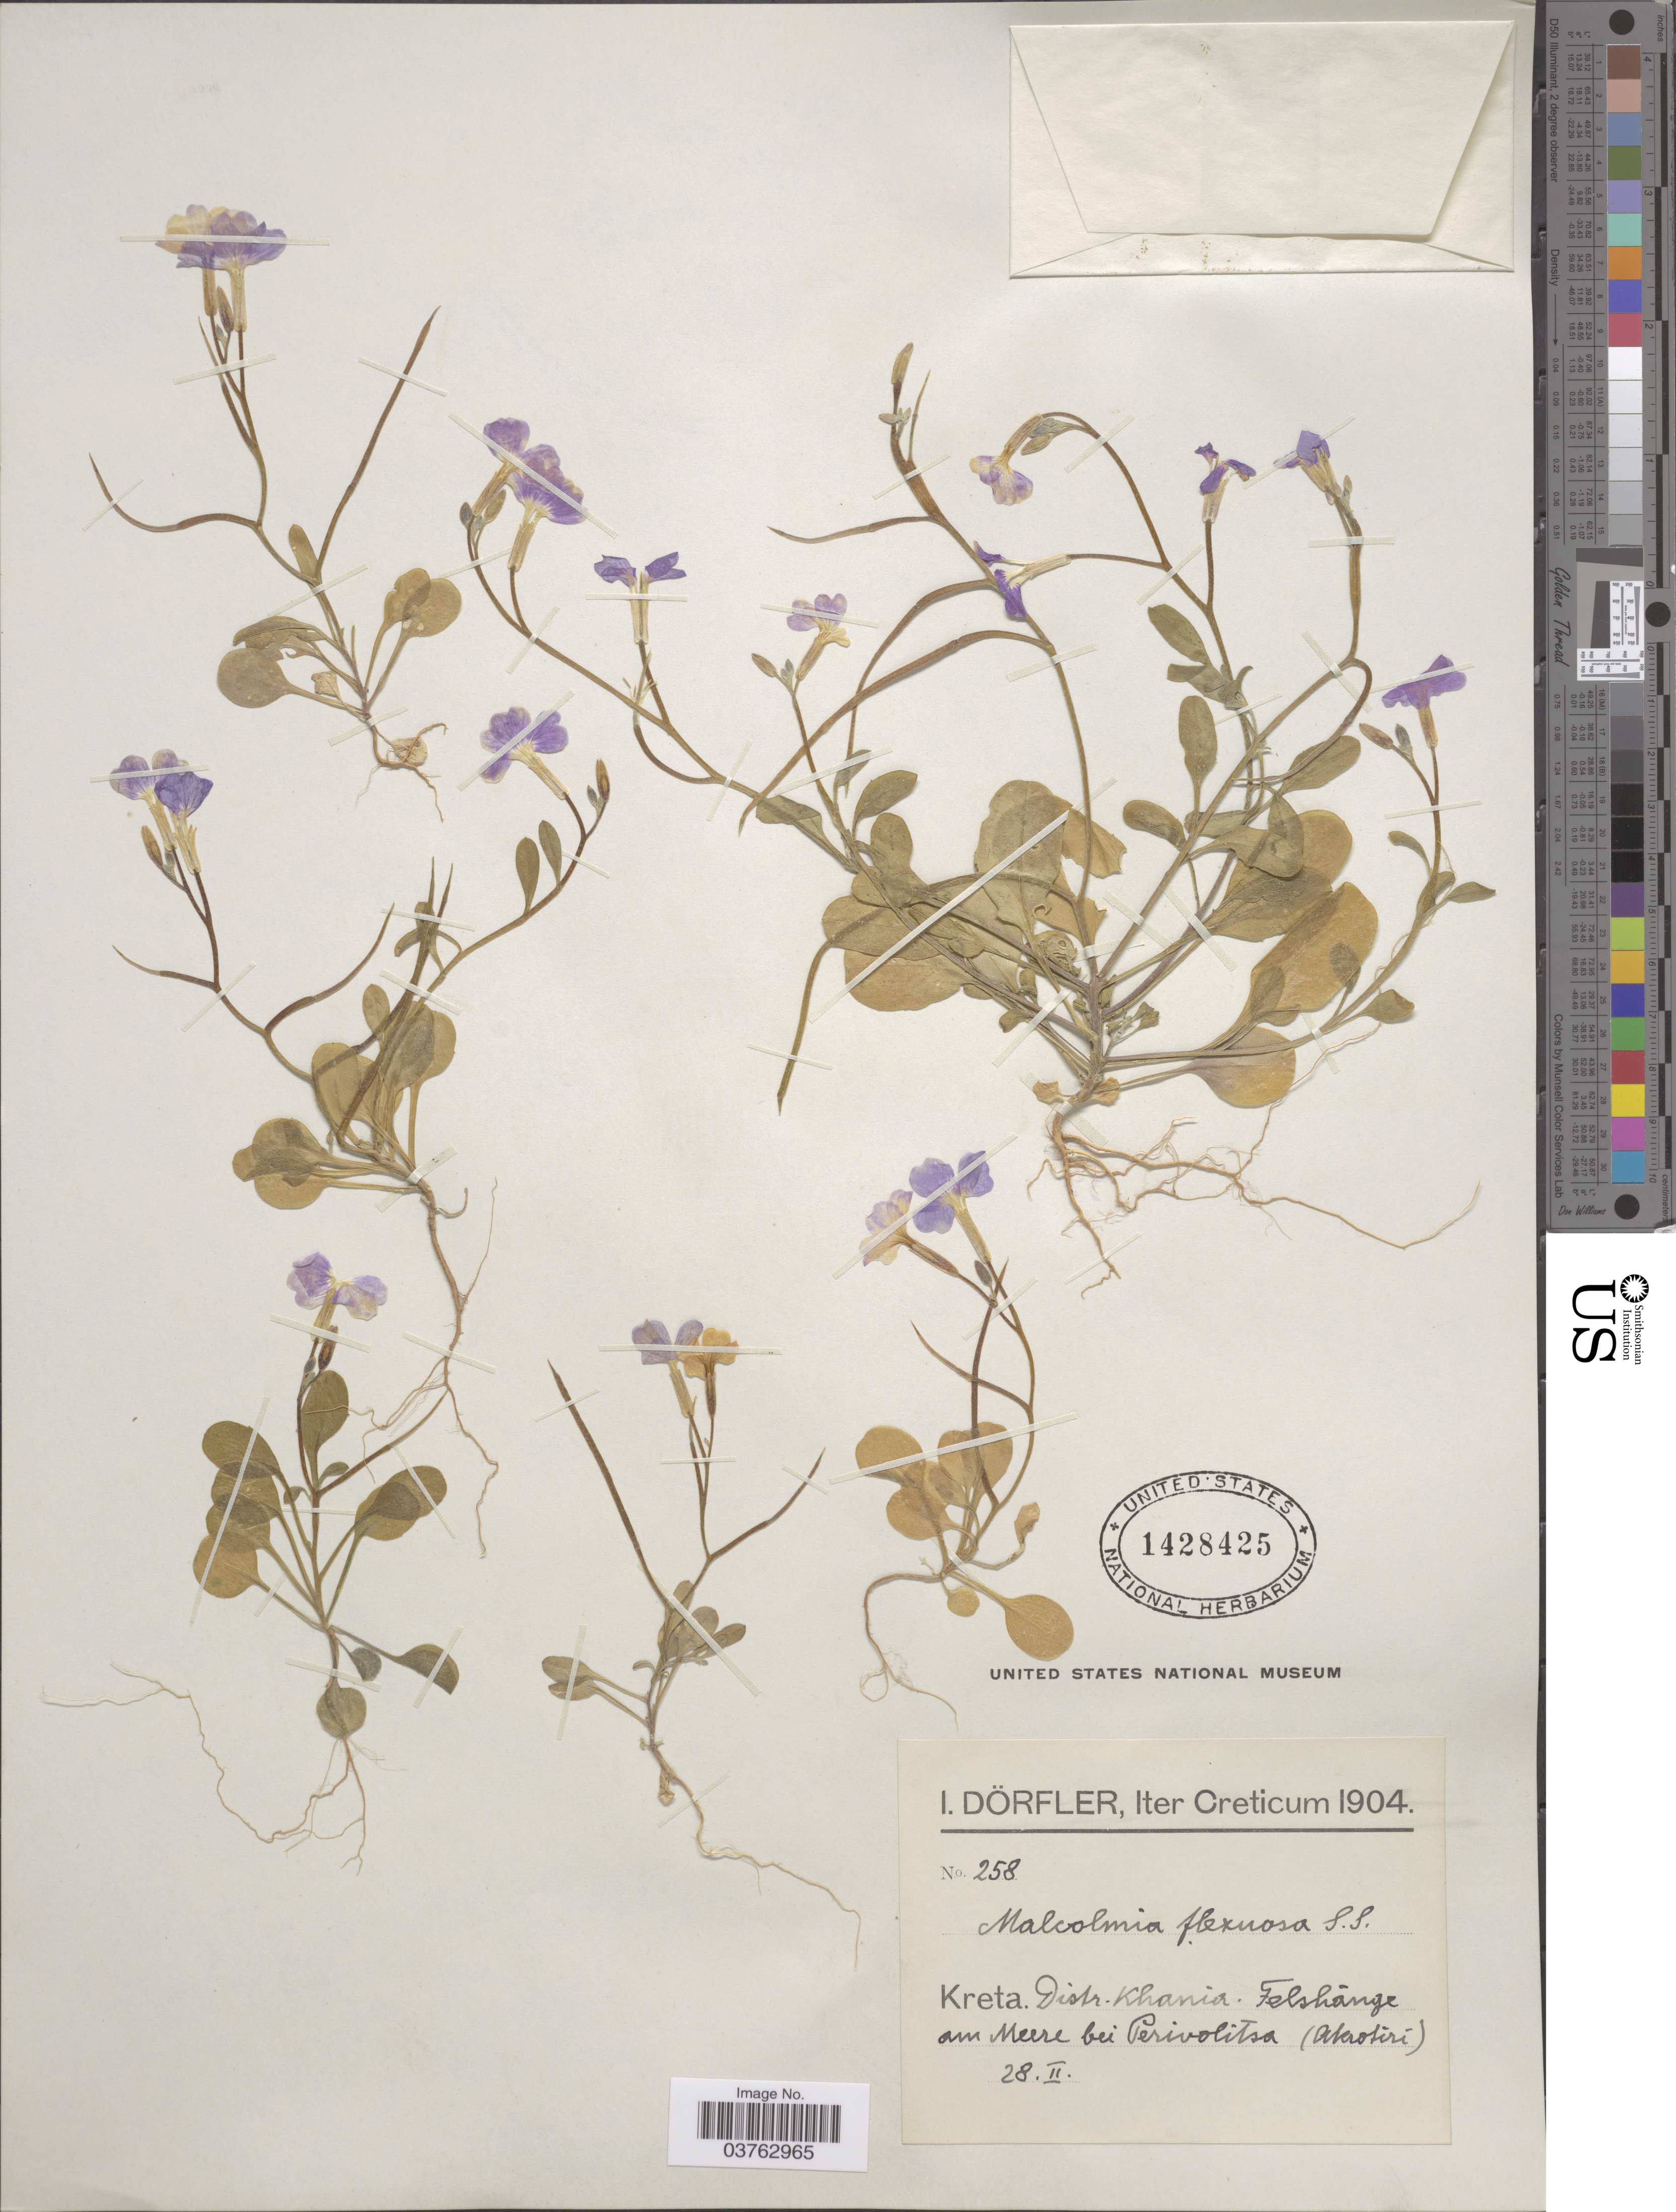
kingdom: Plantae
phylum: Tracheophyta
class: Magnoliopsida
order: Brassicales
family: Brassicaceae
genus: Malcolmia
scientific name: Malcolmia flexuosa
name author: Sibth. & Sm.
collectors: I. Dörfler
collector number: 258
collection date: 1904-02-28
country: Greece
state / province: Crete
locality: Creticum. Kreta. Distr. Khania. Felshänge am Meere bei Perivolitsa (Akrotiri).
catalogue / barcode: US 1428425